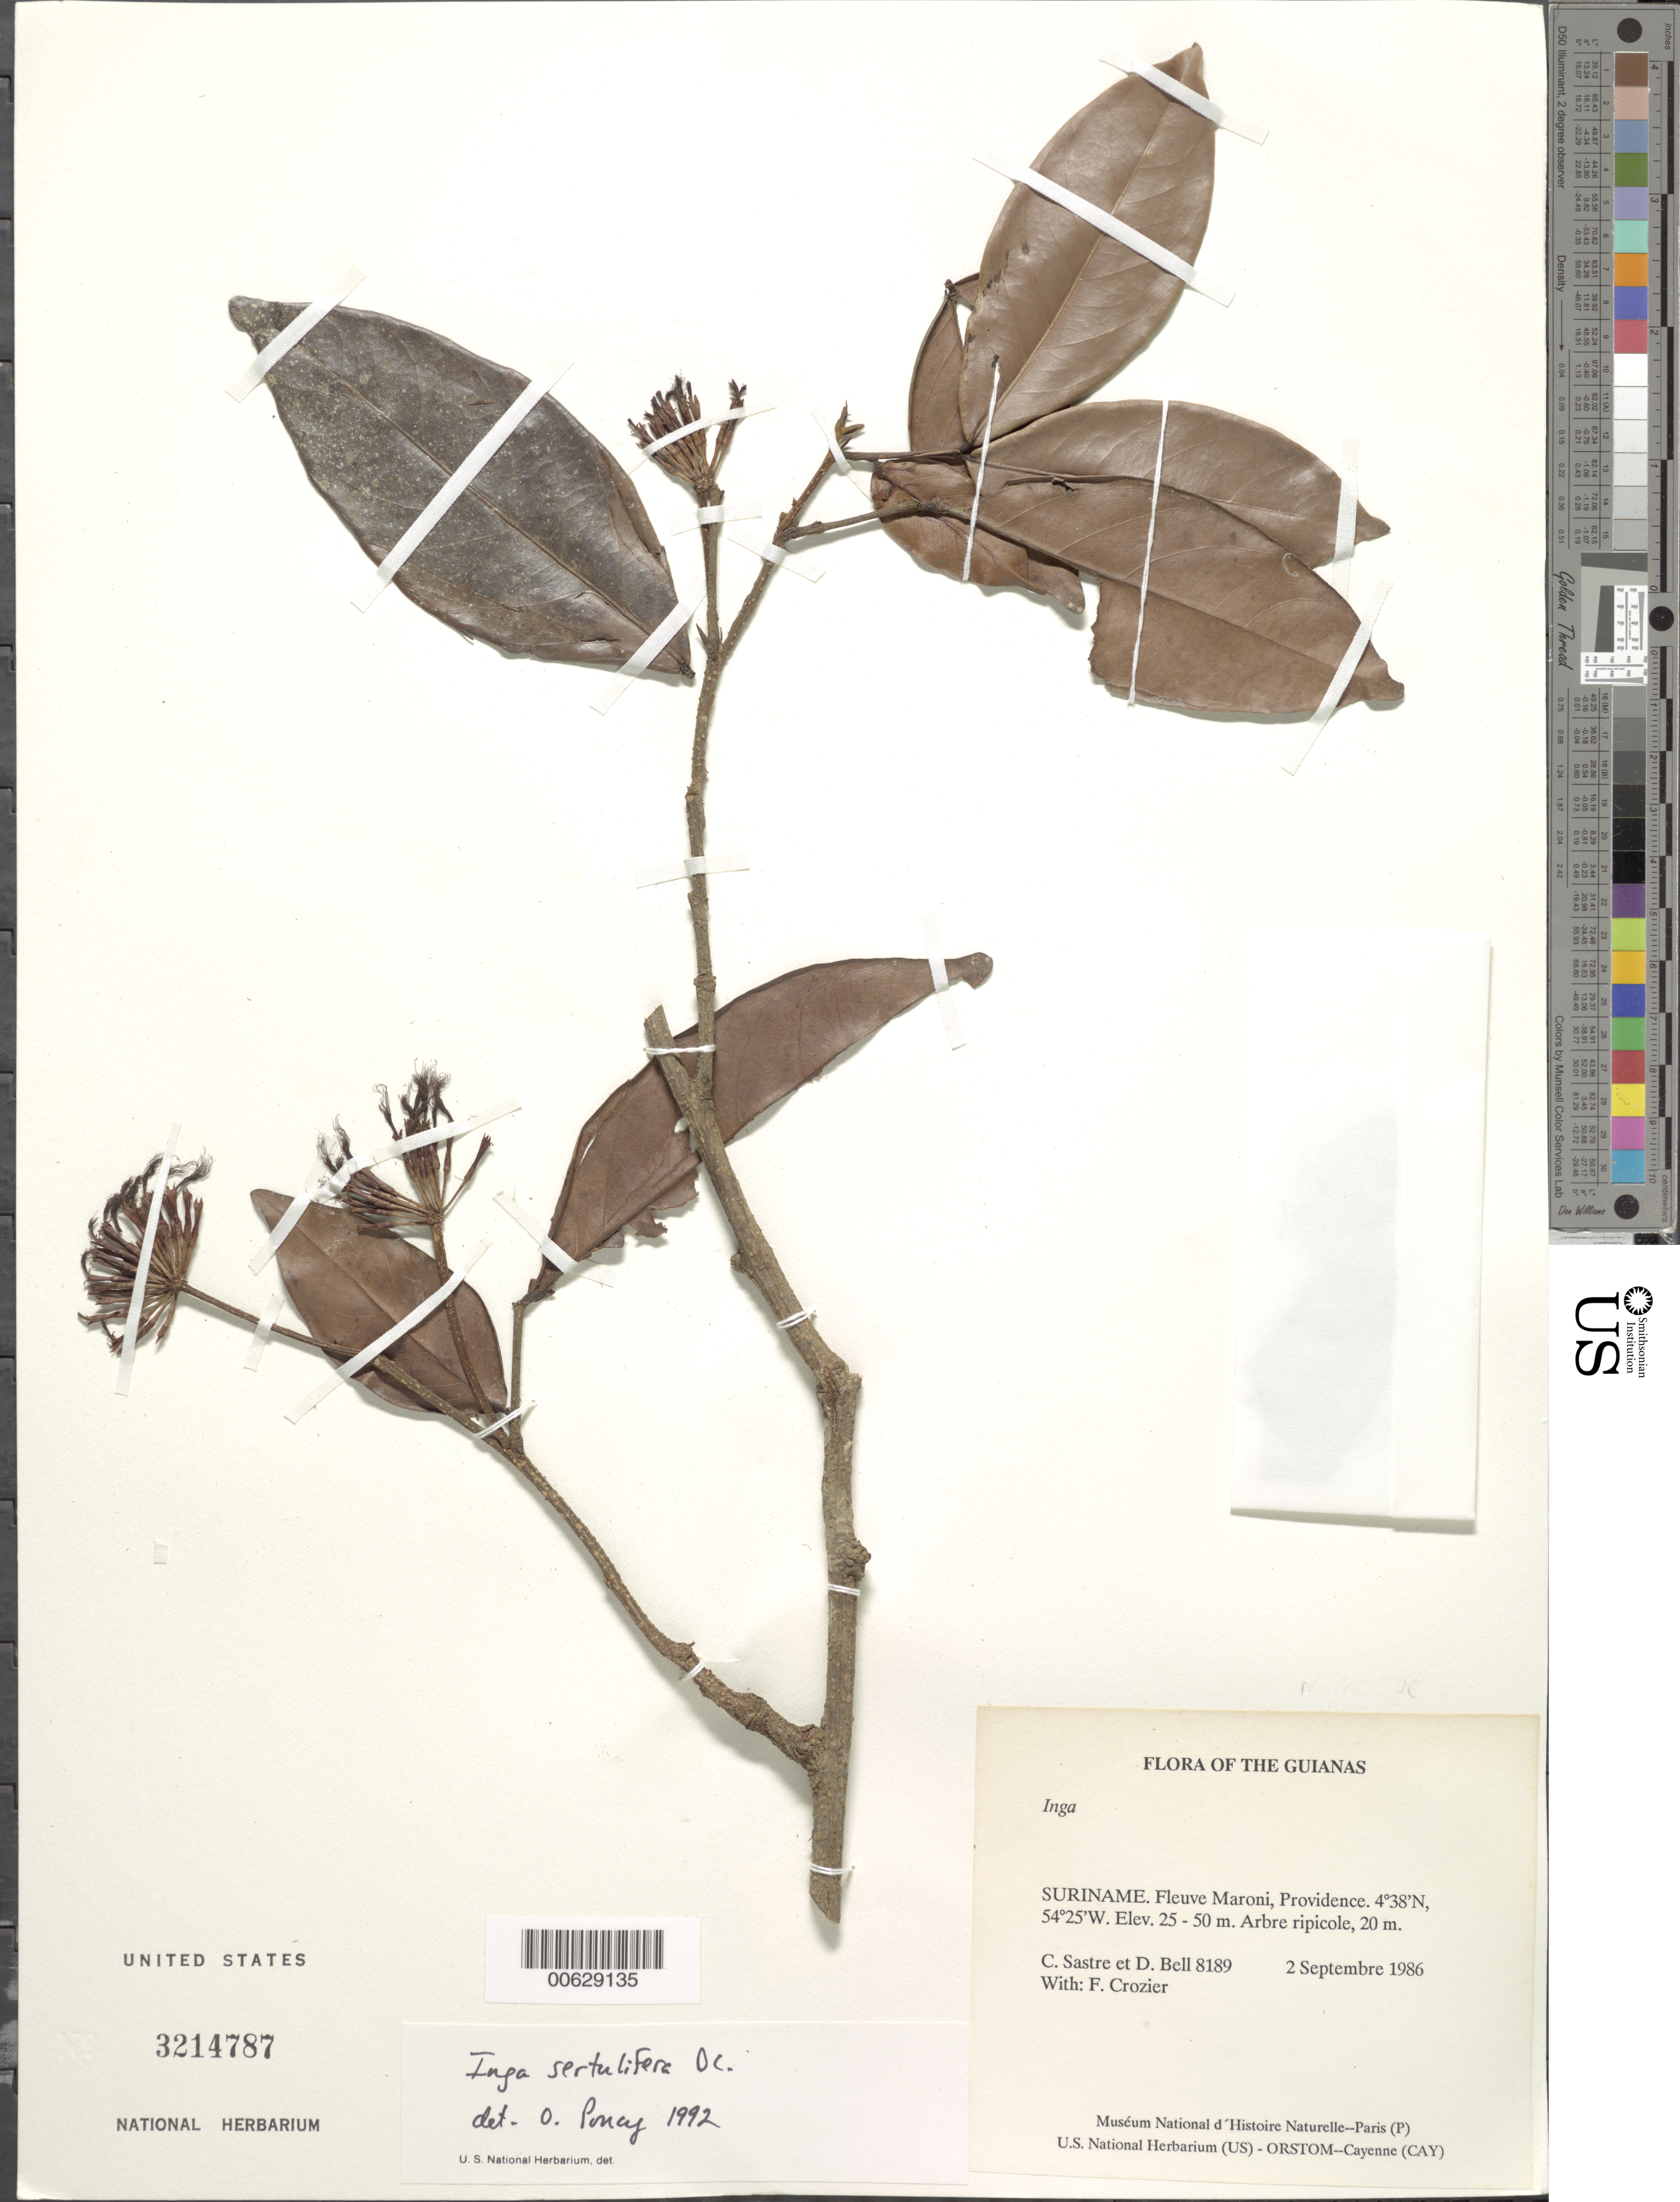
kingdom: Plantae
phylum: Tracheophyta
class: Magnoliopsida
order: Fabales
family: Fabaceae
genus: Inga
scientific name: Inga sertulifera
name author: DC.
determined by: Poncy, O.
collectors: C. H. L. Sastre, D. A. Bell & F. Crozier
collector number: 8189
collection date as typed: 2 September 1986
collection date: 1986-09-02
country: Suriname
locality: Fleuve Maroni, Providence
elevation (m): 25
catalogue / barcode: US 3214787